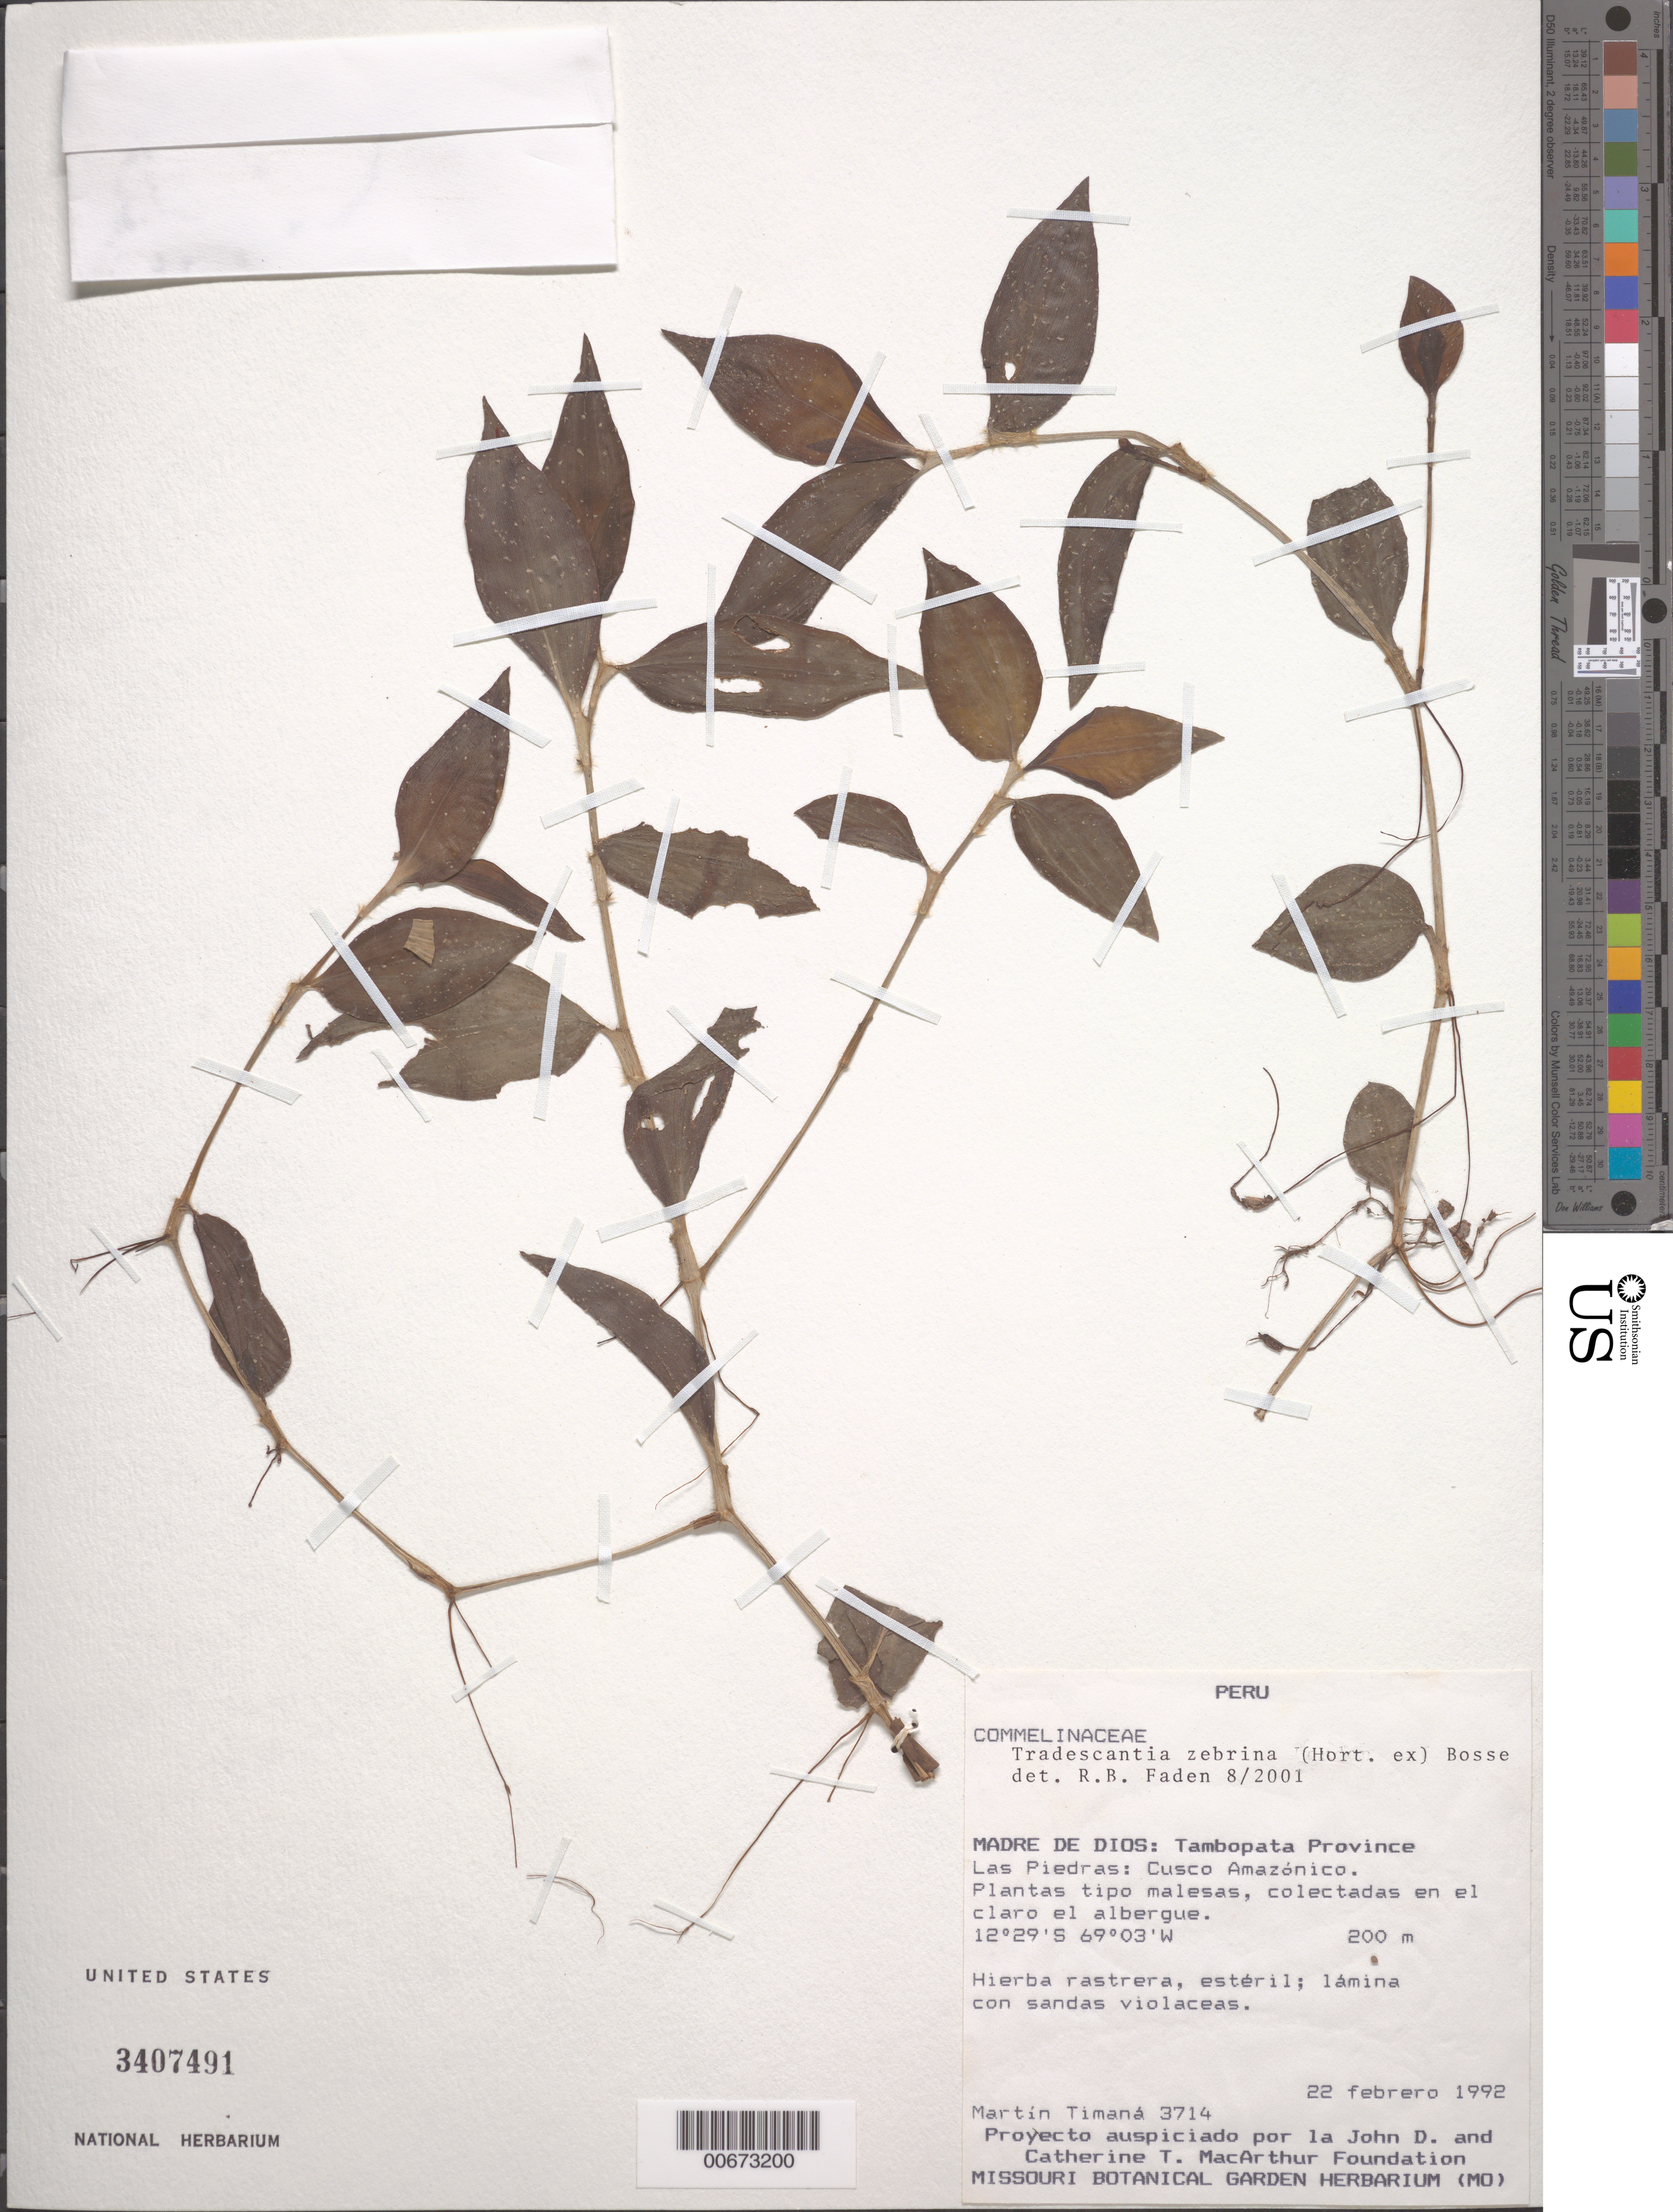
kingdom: Plantae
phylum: Tracheophyta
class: Liliopsida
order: Commelinales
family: Commelinaceae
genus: Tradescantia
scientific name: Tradescantia zebrina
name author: Bosse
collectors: M. E. Timaná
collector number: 3714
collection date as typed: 22 Feb 1992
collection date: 1992-02-22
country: Peru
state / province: Madre de Dios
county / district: Tambopata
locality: Las Piedras, Cusco Amazonico.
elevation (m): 200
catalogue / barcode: US 3407491